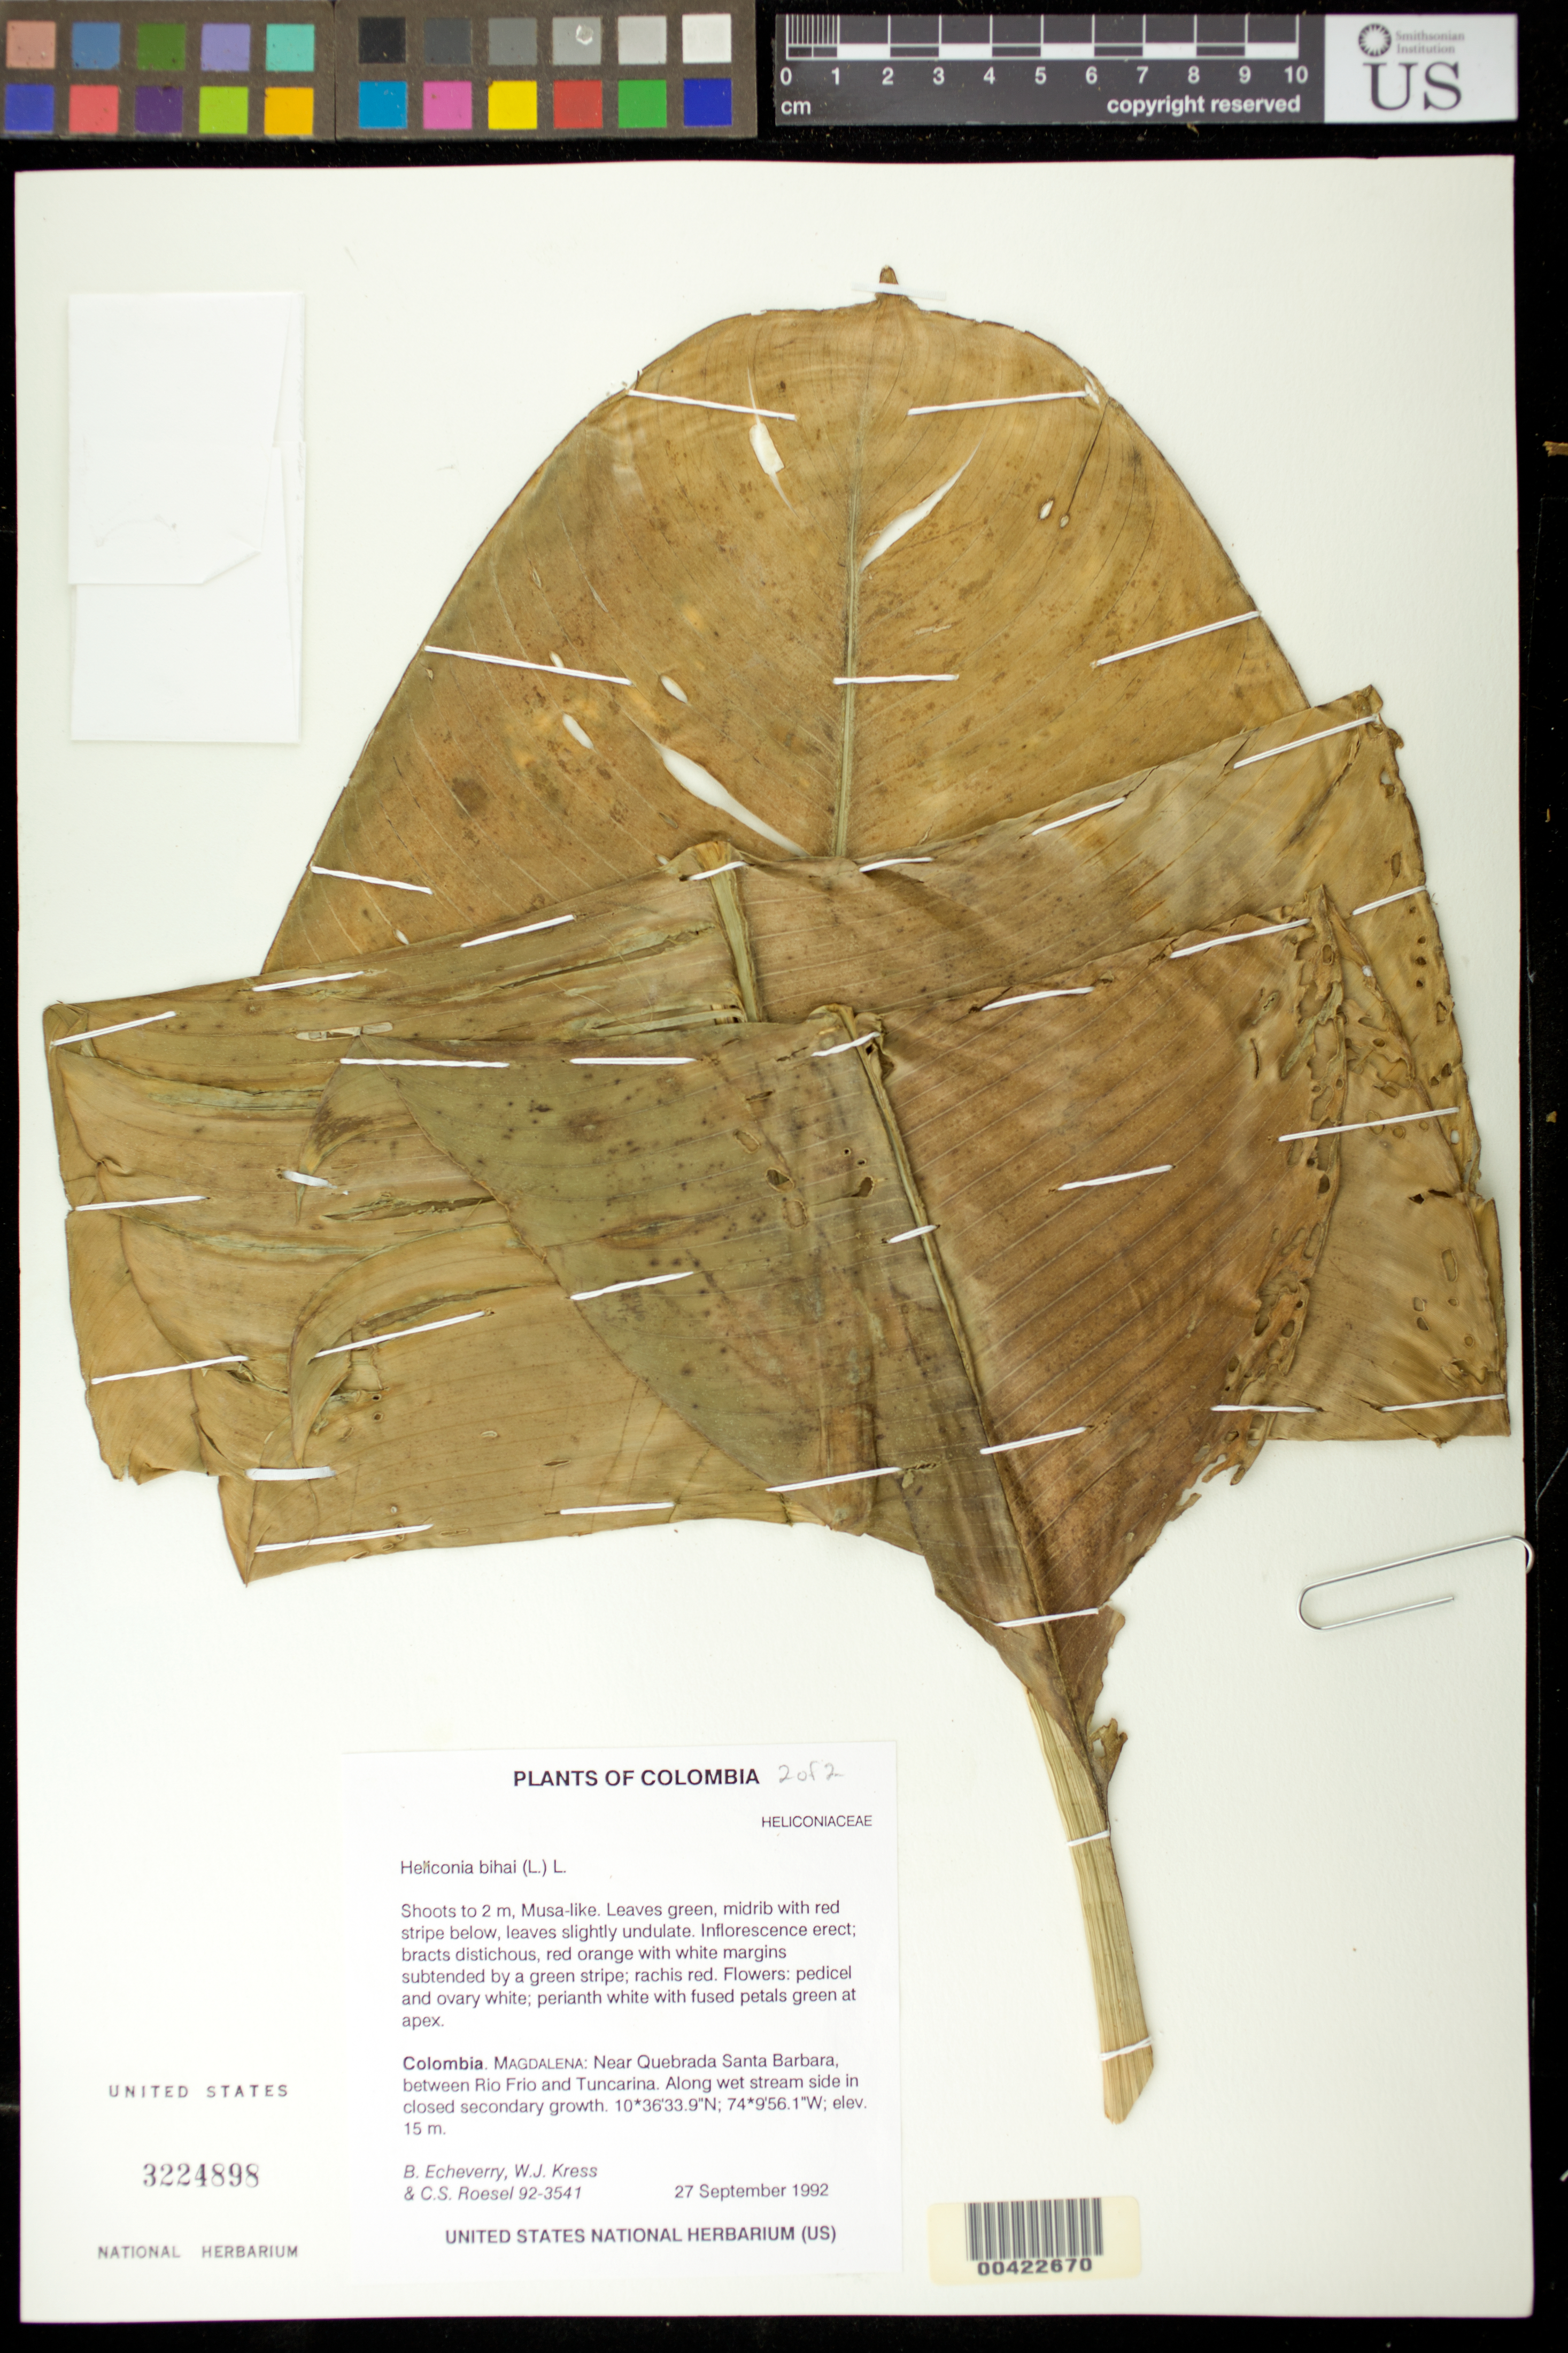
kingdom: Plantae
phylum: Tracheophyta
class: Liliopsida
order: Zingiberales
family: Heliconiaceae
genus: Heliconia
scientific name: Heliconia bihai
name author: (L.) L.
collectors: B. Echeverry, W. J. Kress & C. S. Roesel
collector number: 92-3541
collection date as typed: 27 Sep 1992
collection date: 1992-09-27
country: Colombia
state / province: Magdalena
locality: Near Quebrada Santa Barbara, between Rio Frio and tuncarina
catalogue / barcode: US 3224898